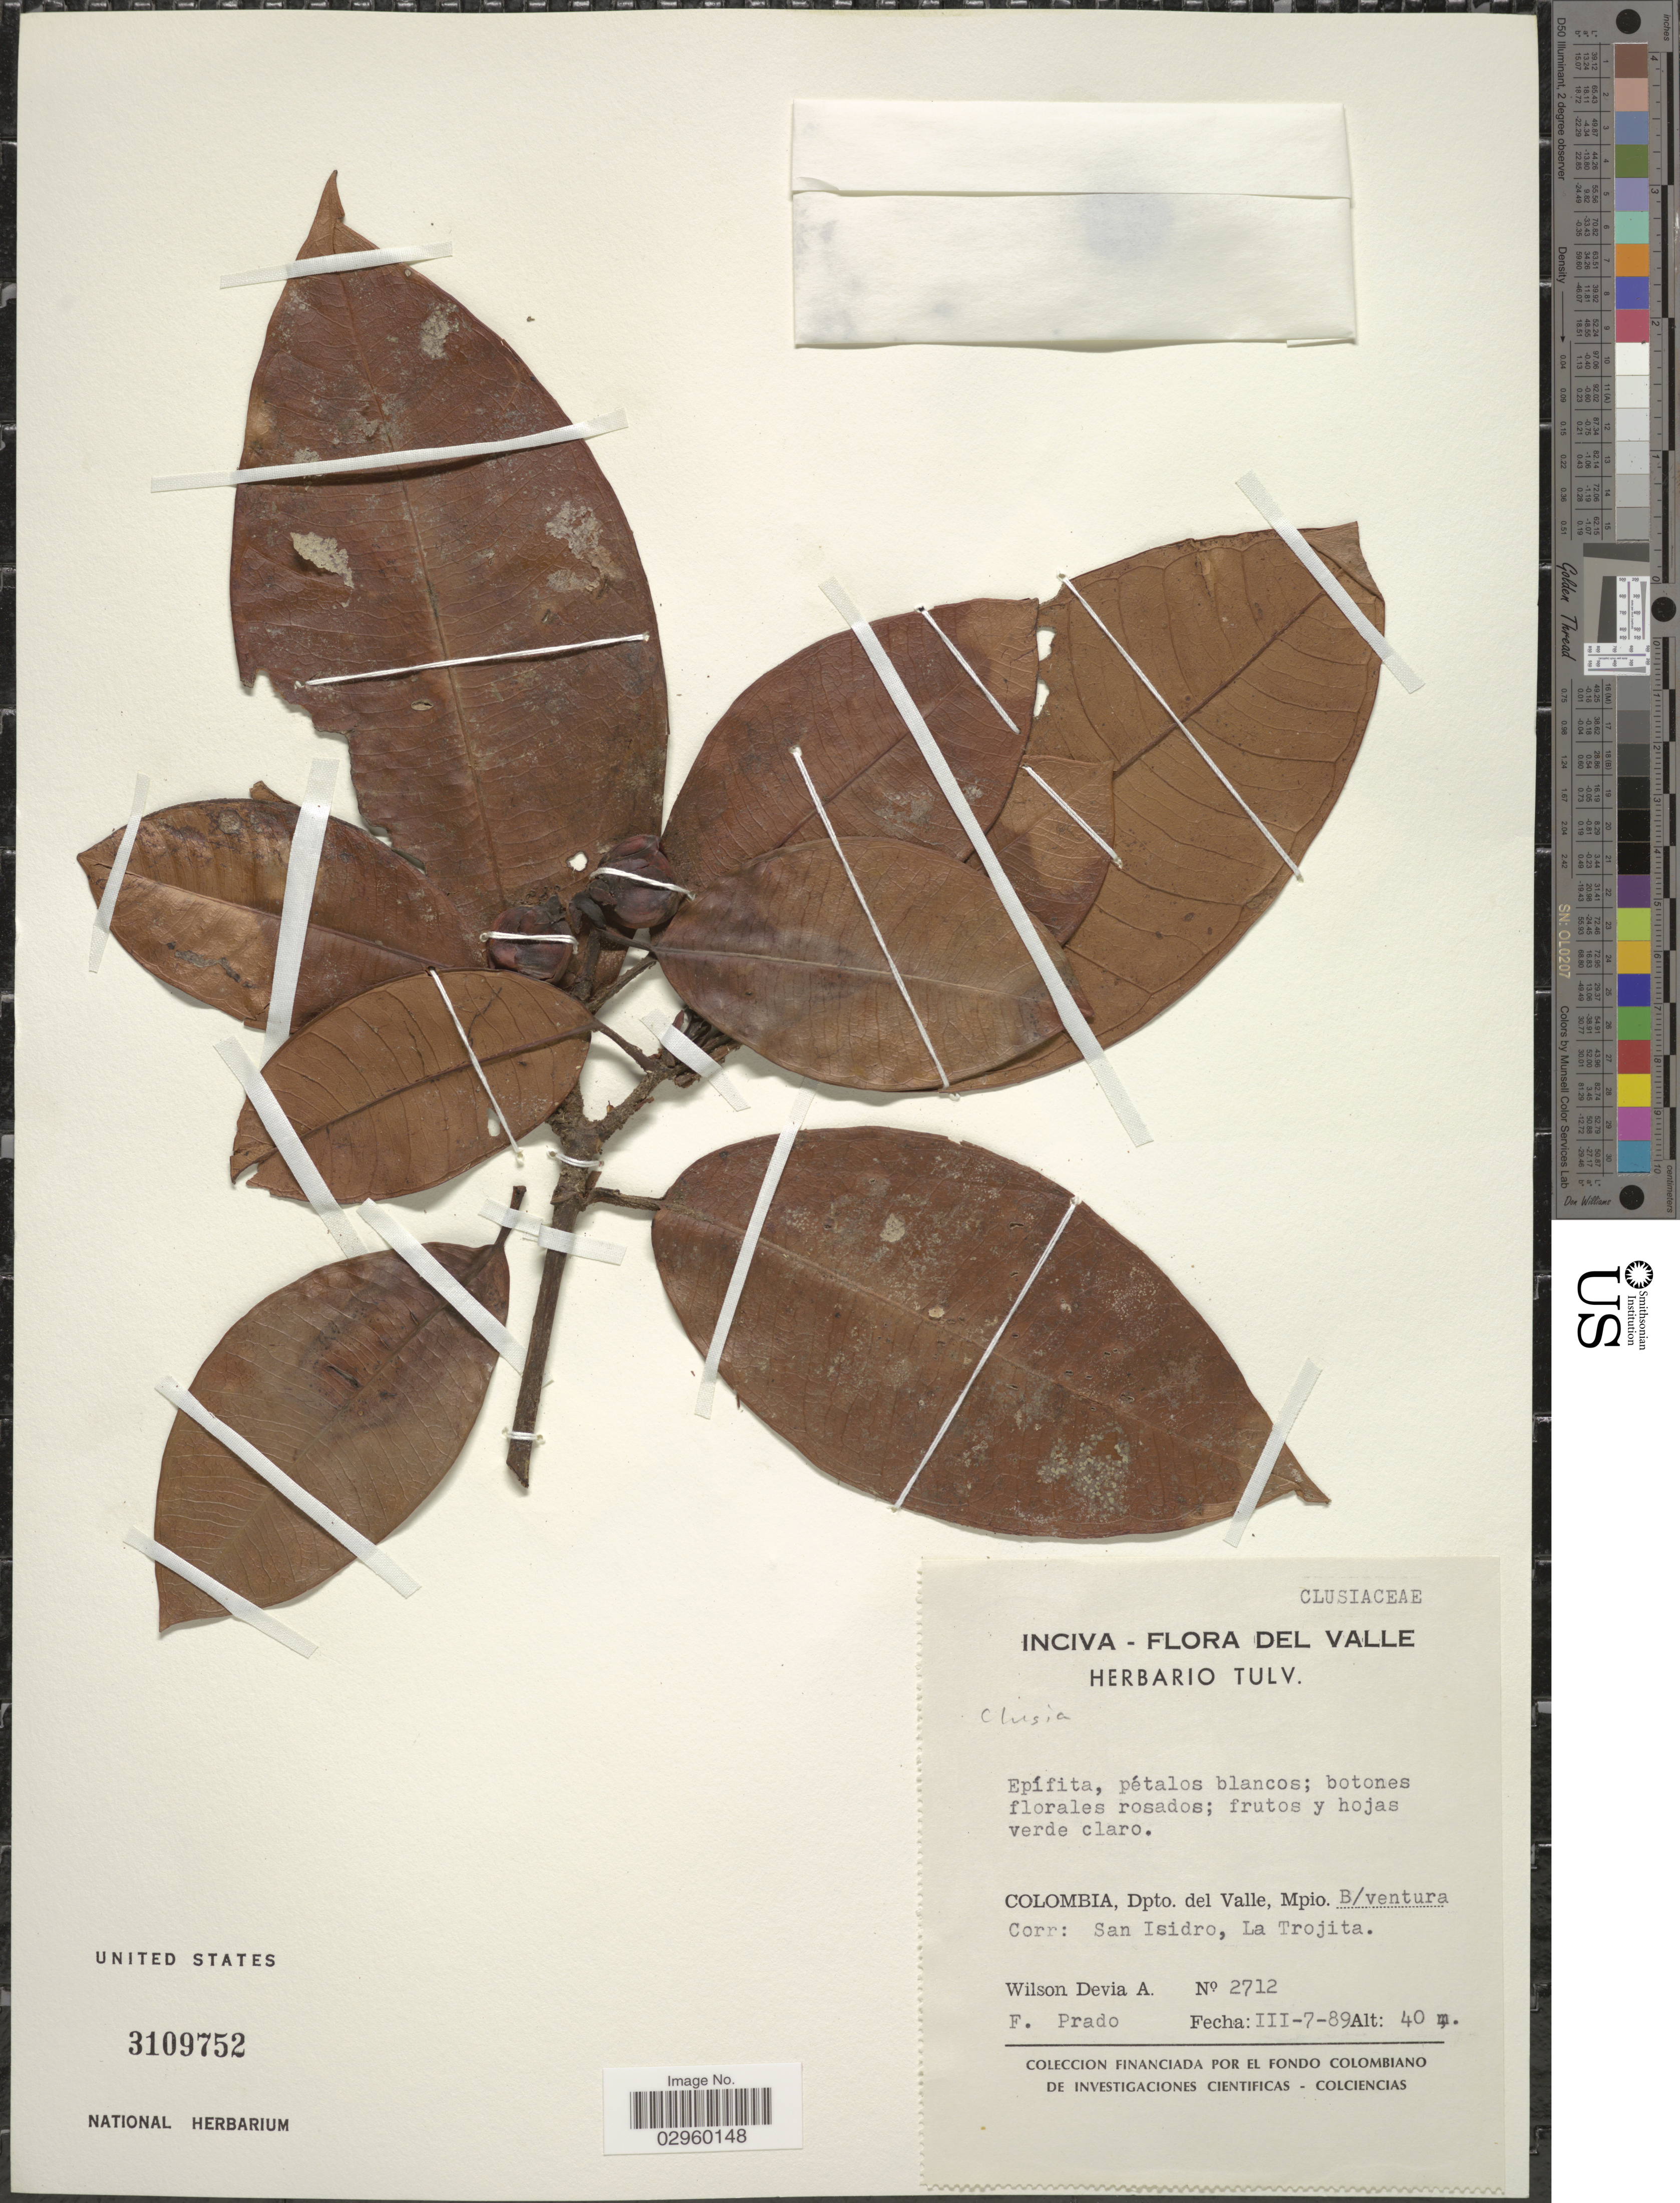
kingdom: Plantae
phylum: Tracheophyta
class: Magnoliopsida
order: Malpighiales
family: Clusiaceae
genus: Clusia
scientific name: Clusia sp.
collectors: W. Devia A. & F. Prado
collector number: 2712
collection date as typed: Transcribed d/m/y: 7/3/89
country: Colombia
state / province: Valle del Cauca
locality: Dpto. del Valle, Mpio. B/ventura, Corr: San Isidro, La Trojita.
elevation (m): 40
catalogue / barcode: US 3109752